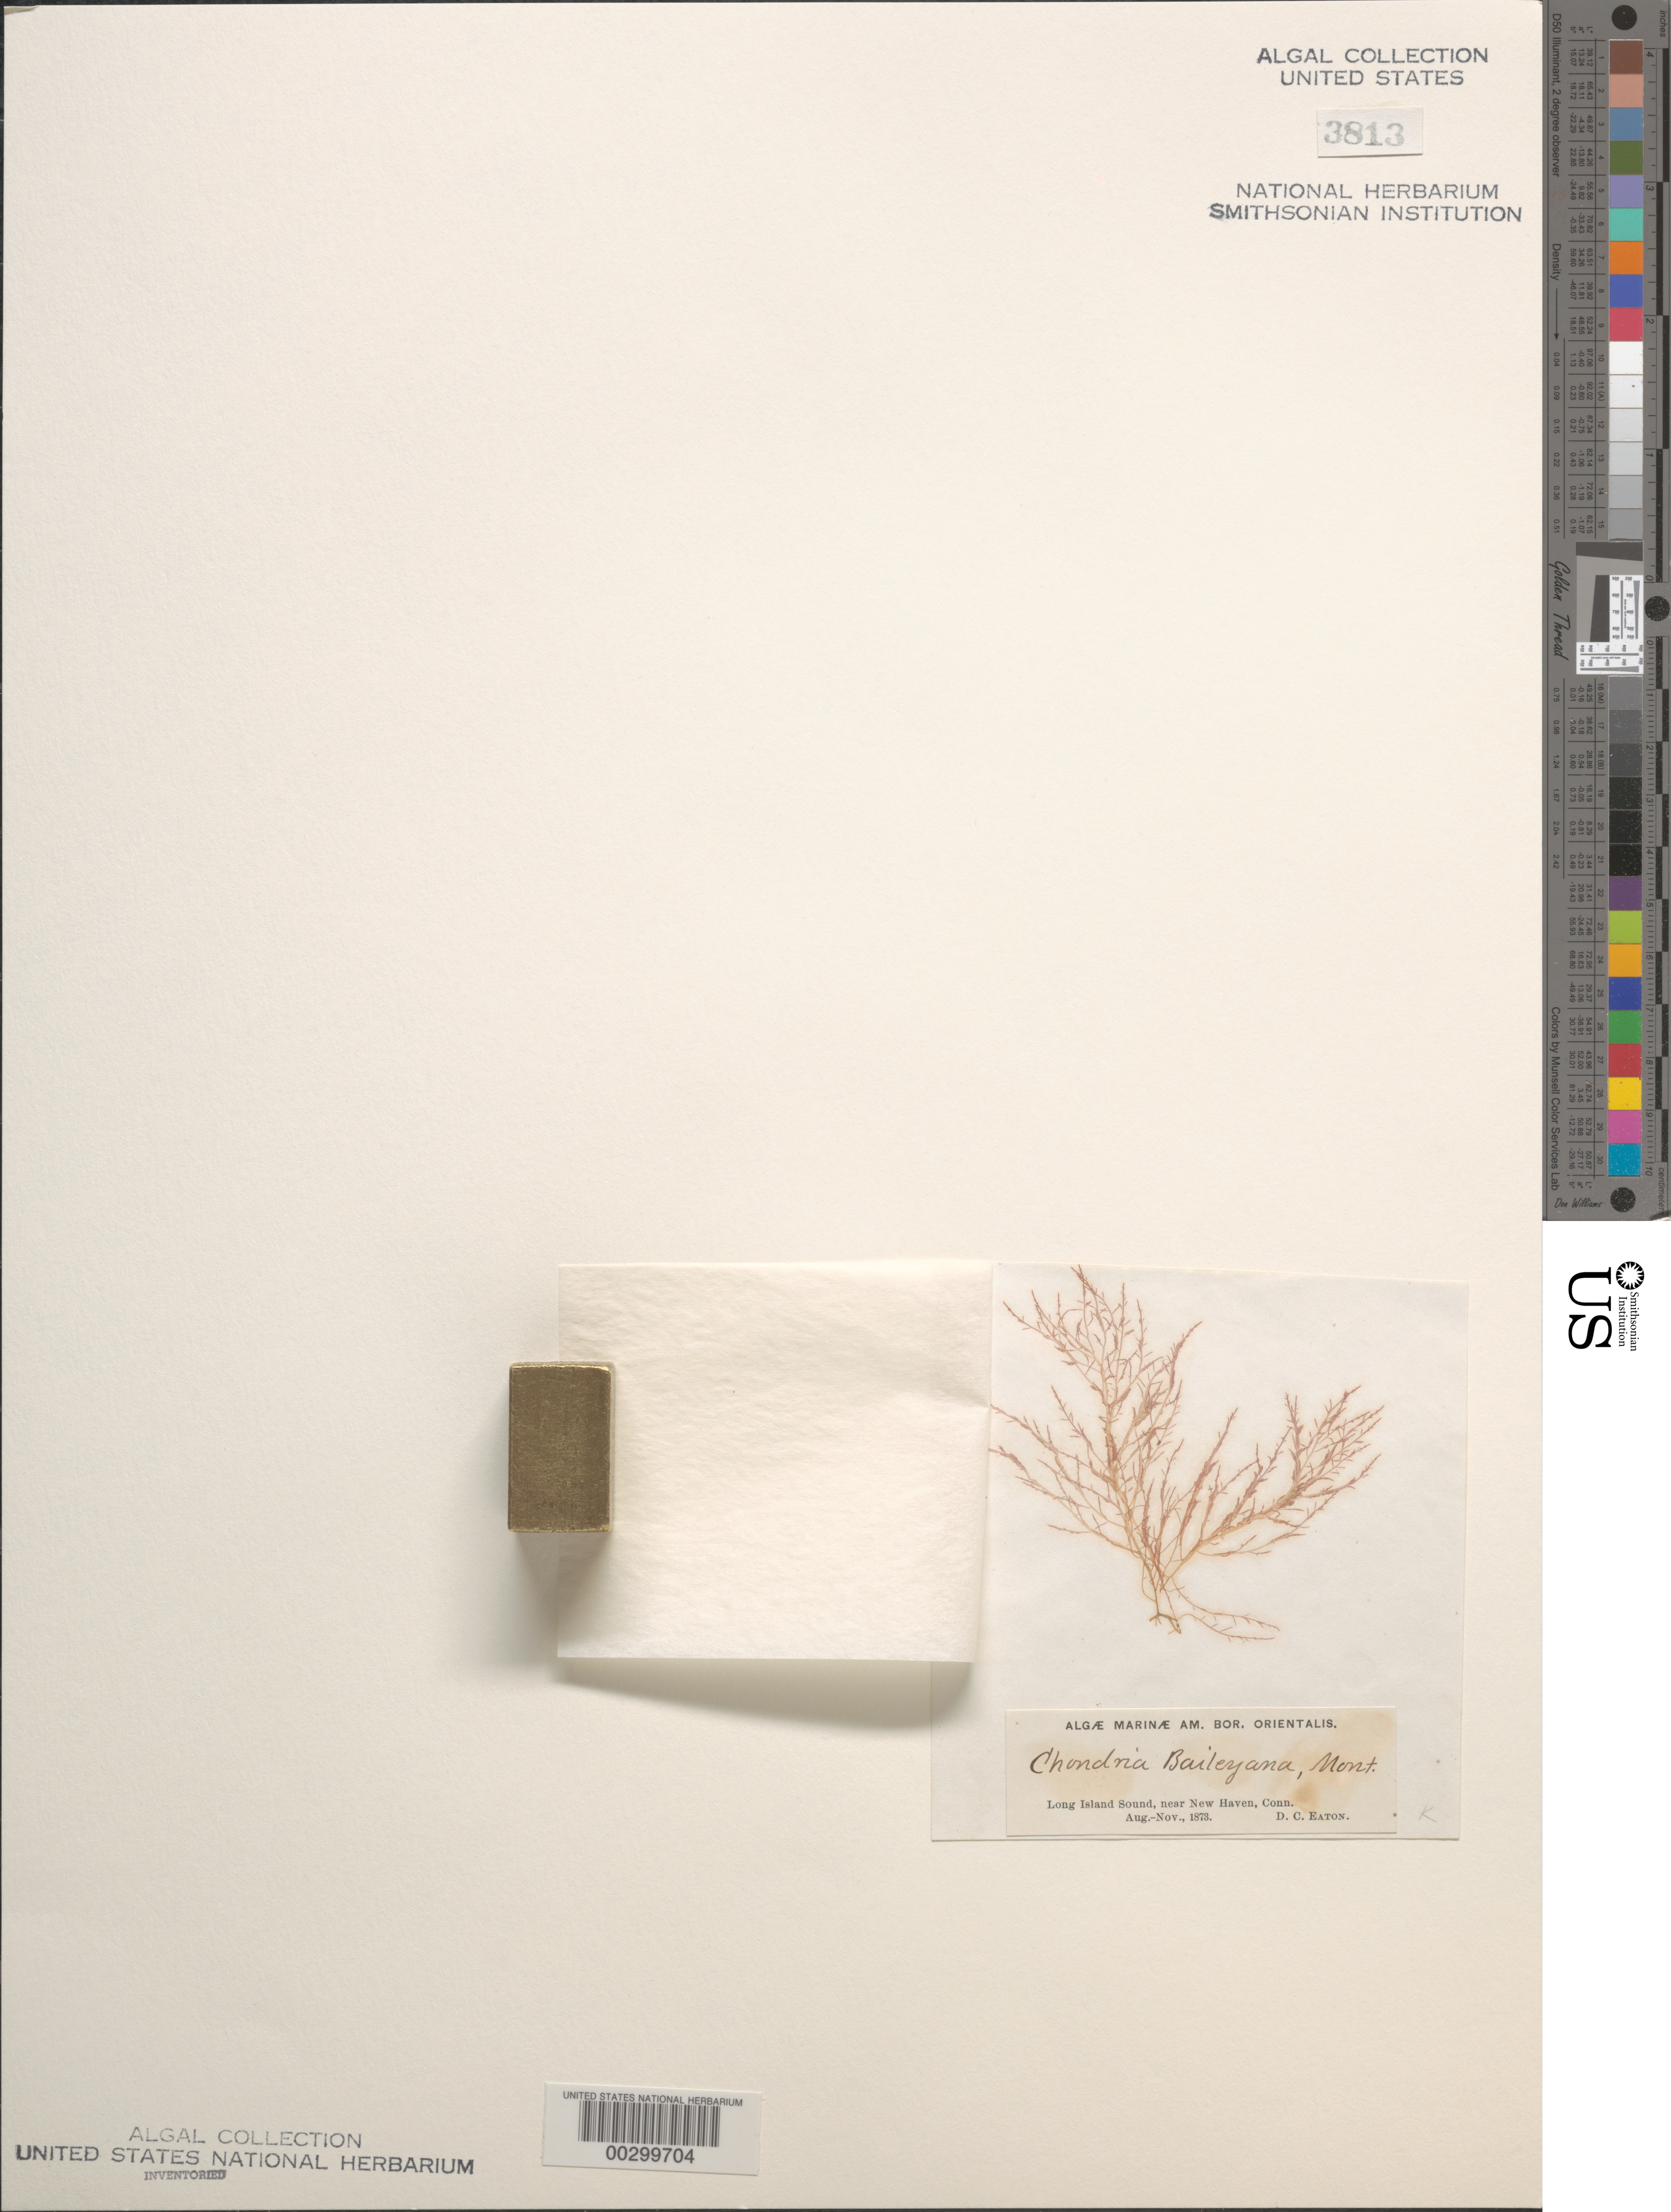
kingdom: Plantae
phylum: Rhodophyta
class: Florideophyceae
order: Ceramiales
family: Rhodomelaceae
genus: Chondria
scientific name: Chondria baileyana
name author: (Mont.) Harv.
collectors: D. C. Eaton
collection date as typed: Aug 1873 to -- Nov 1873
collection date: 1873-08/1873-11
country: United States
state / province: Connecticut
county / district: New Haven County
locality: Long Island Sound, near New Haven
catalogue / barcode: US 3813